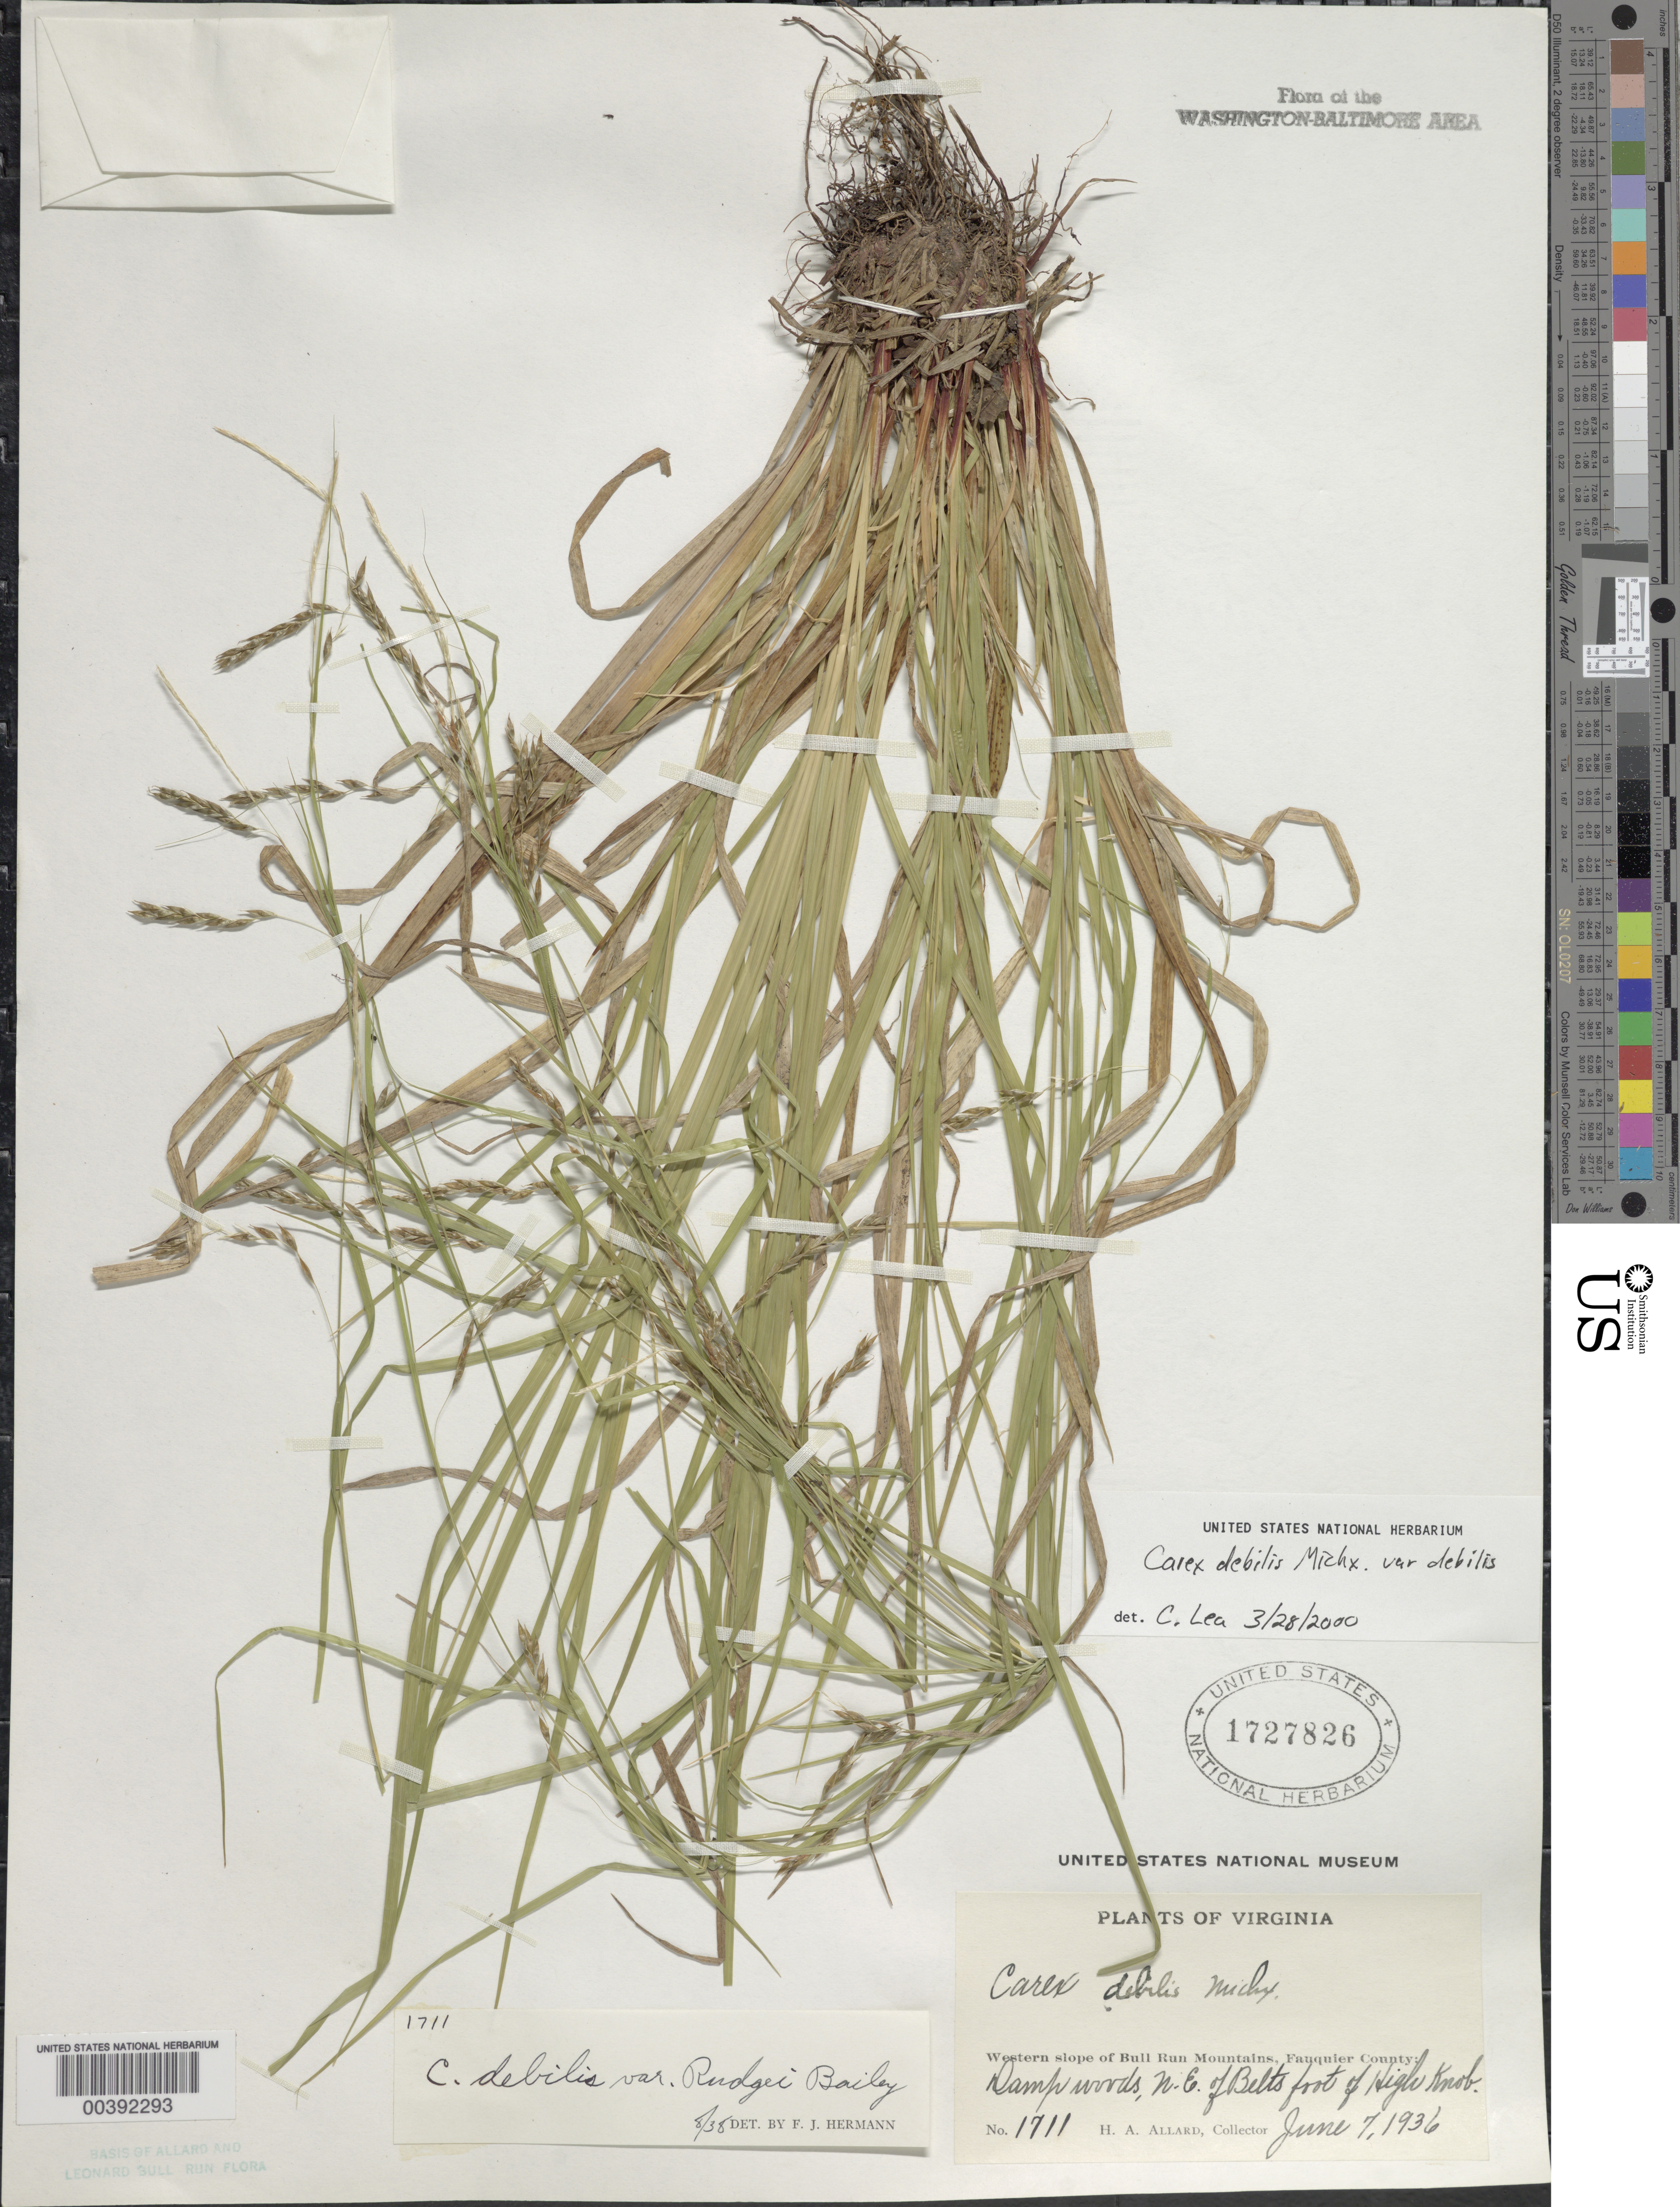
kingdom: Plantae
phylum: Tracheophyta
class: Liliopsida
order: Poales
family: Cyperaceae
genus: Carex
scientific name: Carex debilis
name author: Michx.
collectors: H. A. Allard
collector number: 1711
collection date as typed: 07 Jun 1936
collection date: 1936-06-07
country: United States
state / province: Virginia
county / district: Fauquier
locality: northeast of Belts, High Knob Bull Run Mts.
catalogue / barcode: US 1727826